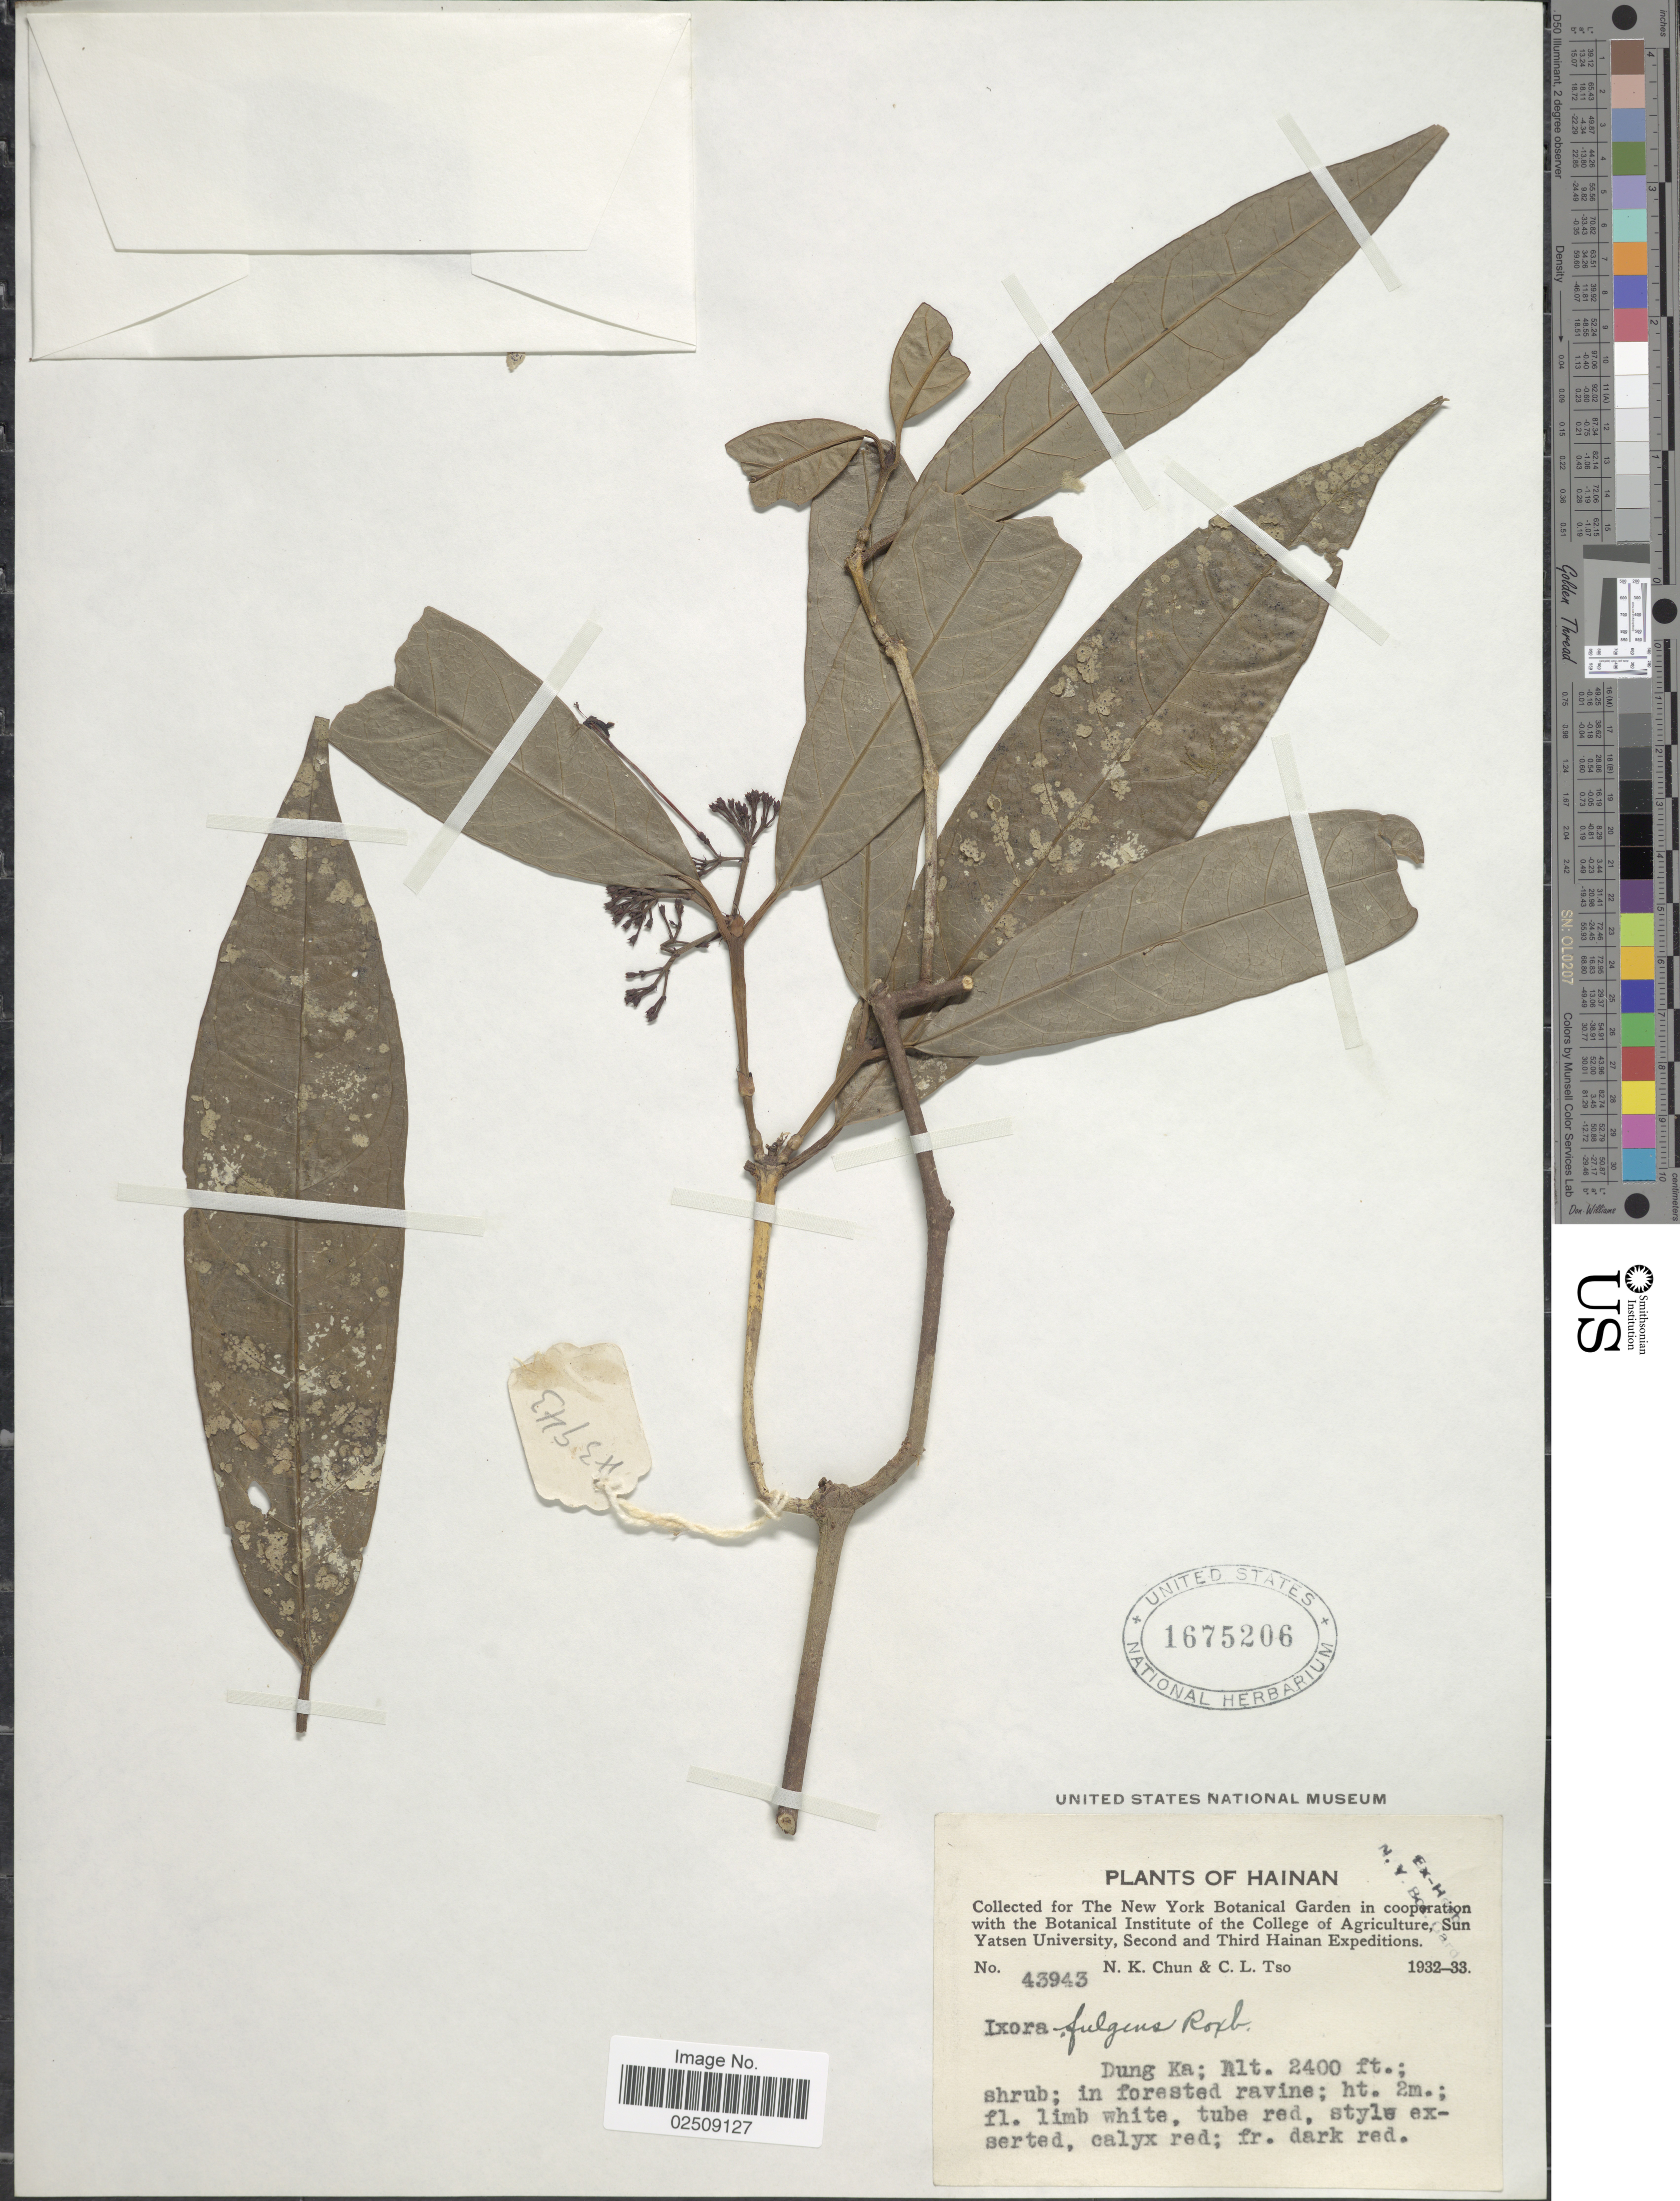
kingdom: Plantae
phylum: Tracheophyta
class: Magnoliopsida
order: Gentianales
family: Rubiaceae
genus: Ixora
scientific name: Ixora fulgens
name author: Bremek.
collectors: N. K. Chun & C. Tso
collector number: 43943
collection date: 1932/1933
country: China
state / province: Hainan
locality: Dung Ka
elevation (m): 732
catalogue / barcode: US 1675206